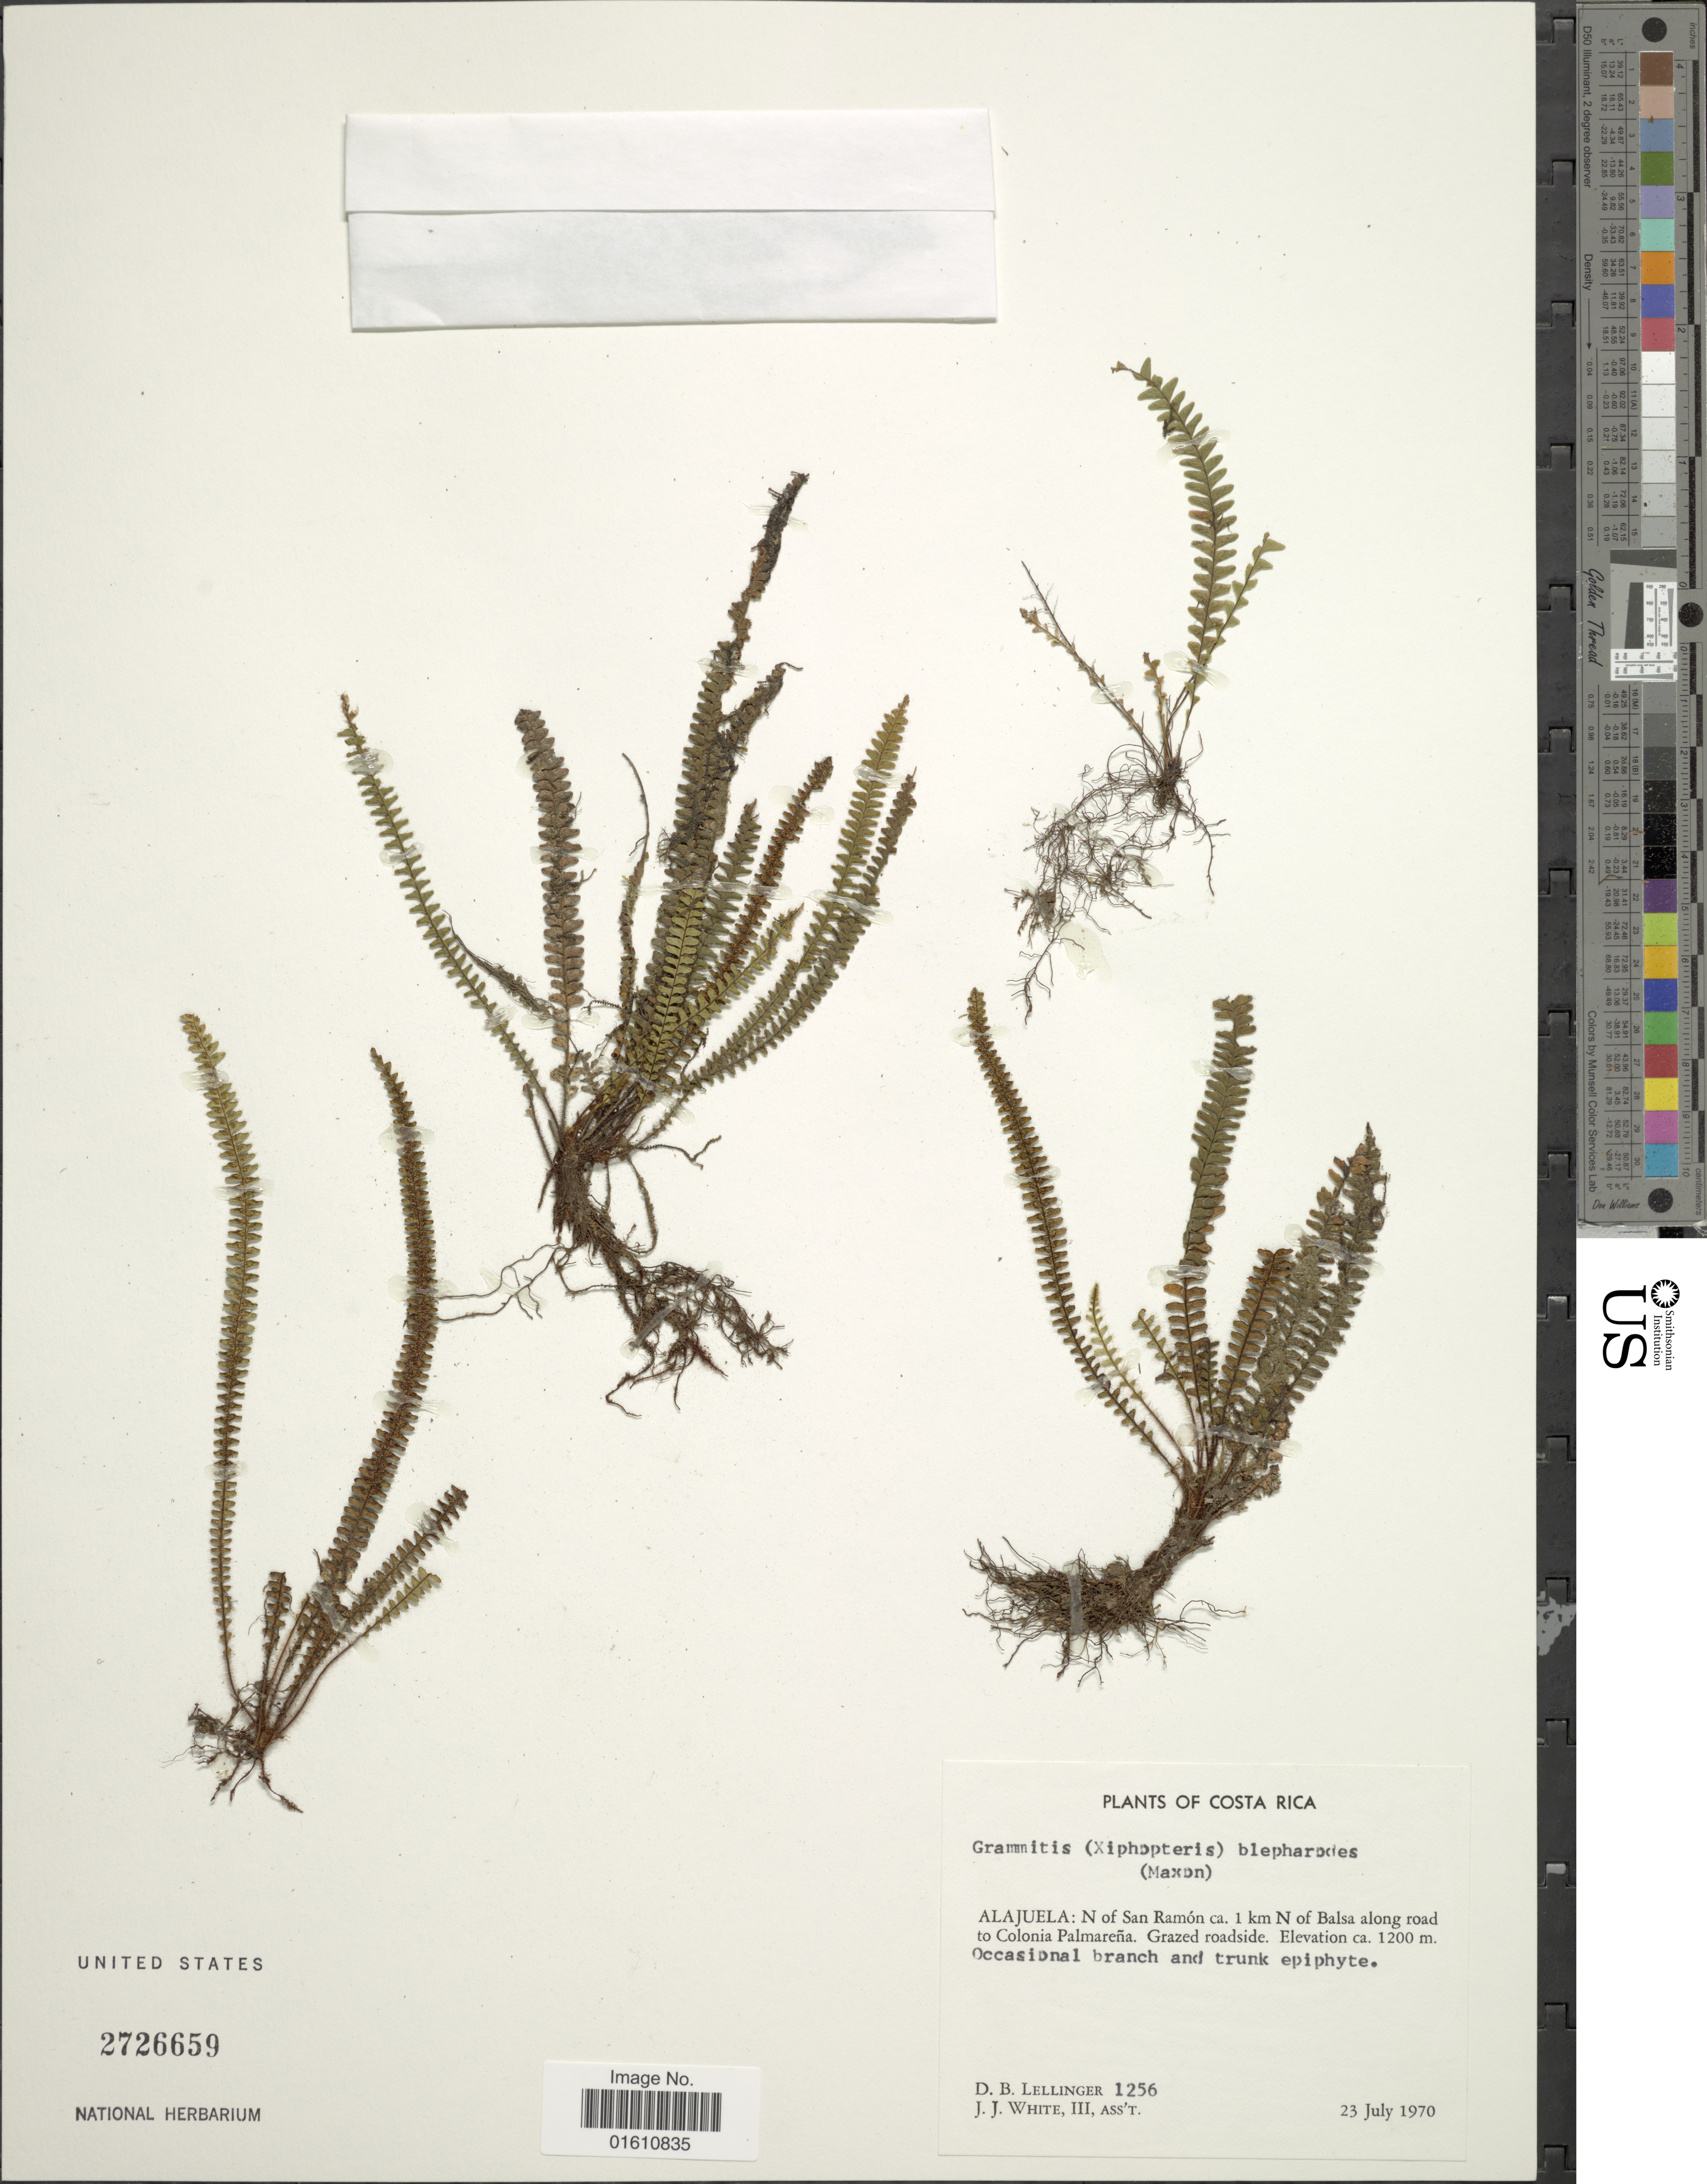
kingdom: Plantae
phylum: Tracheophyta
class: Polypodiopsida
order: Polypodiales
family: Polypodiaceae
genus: Moranopteris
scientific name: Moranopteris taenifolia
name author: (Jenman) R. Y. Hirai & J. Prado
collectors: D. B. Lellinger & J. J. White III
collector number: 1256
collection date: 1970-07-23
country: Costa Rica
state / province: Alajuela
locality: Alajuela; N of San Ramon ca. 1 km N of Balsa along road to Colonia Palmarena, Grazed roadside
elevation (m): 1200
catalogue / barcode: US 2726659